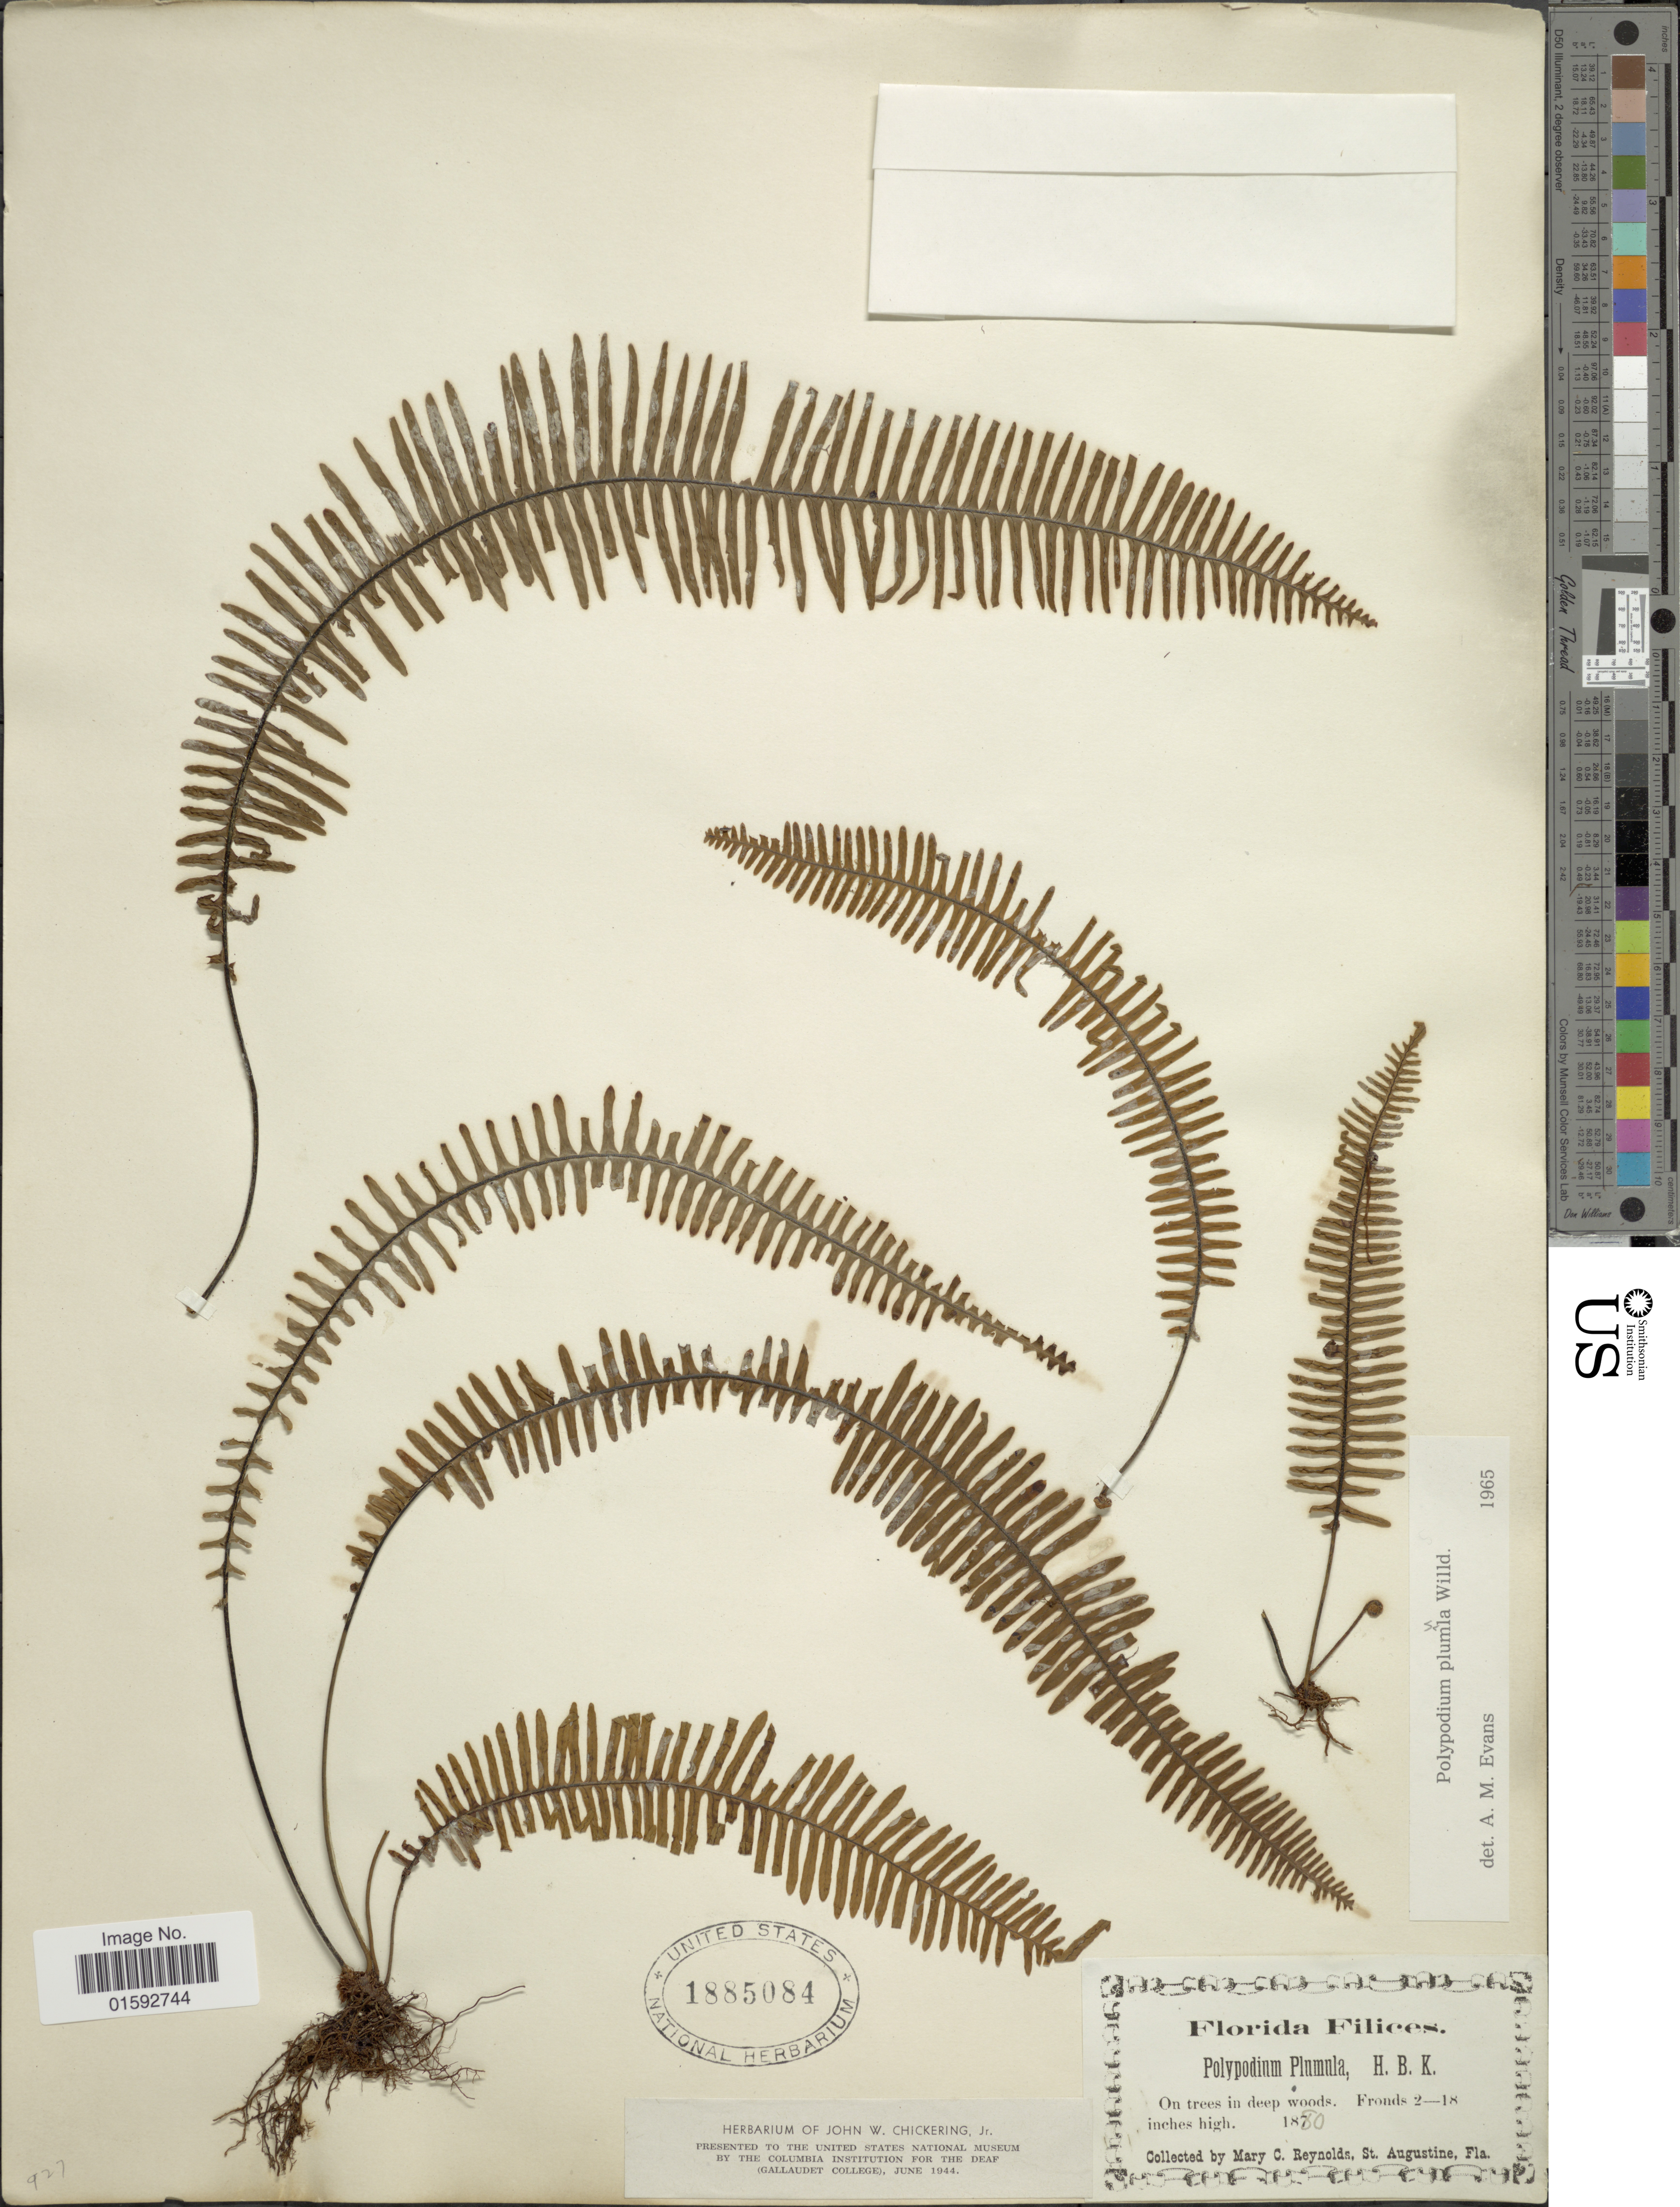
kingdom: Plantae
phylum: Tracheophyta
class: Polypodiopsida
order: Polypodiales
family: Polypodiaceae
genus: Pecluma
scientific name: Pecluma plumula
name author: (Humb. & Bonpl. ex Willd.) M.G. Price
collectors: M. Reynolds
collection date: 1880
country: United States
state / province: Florida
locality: St. Augustine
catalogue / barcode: US 1885084